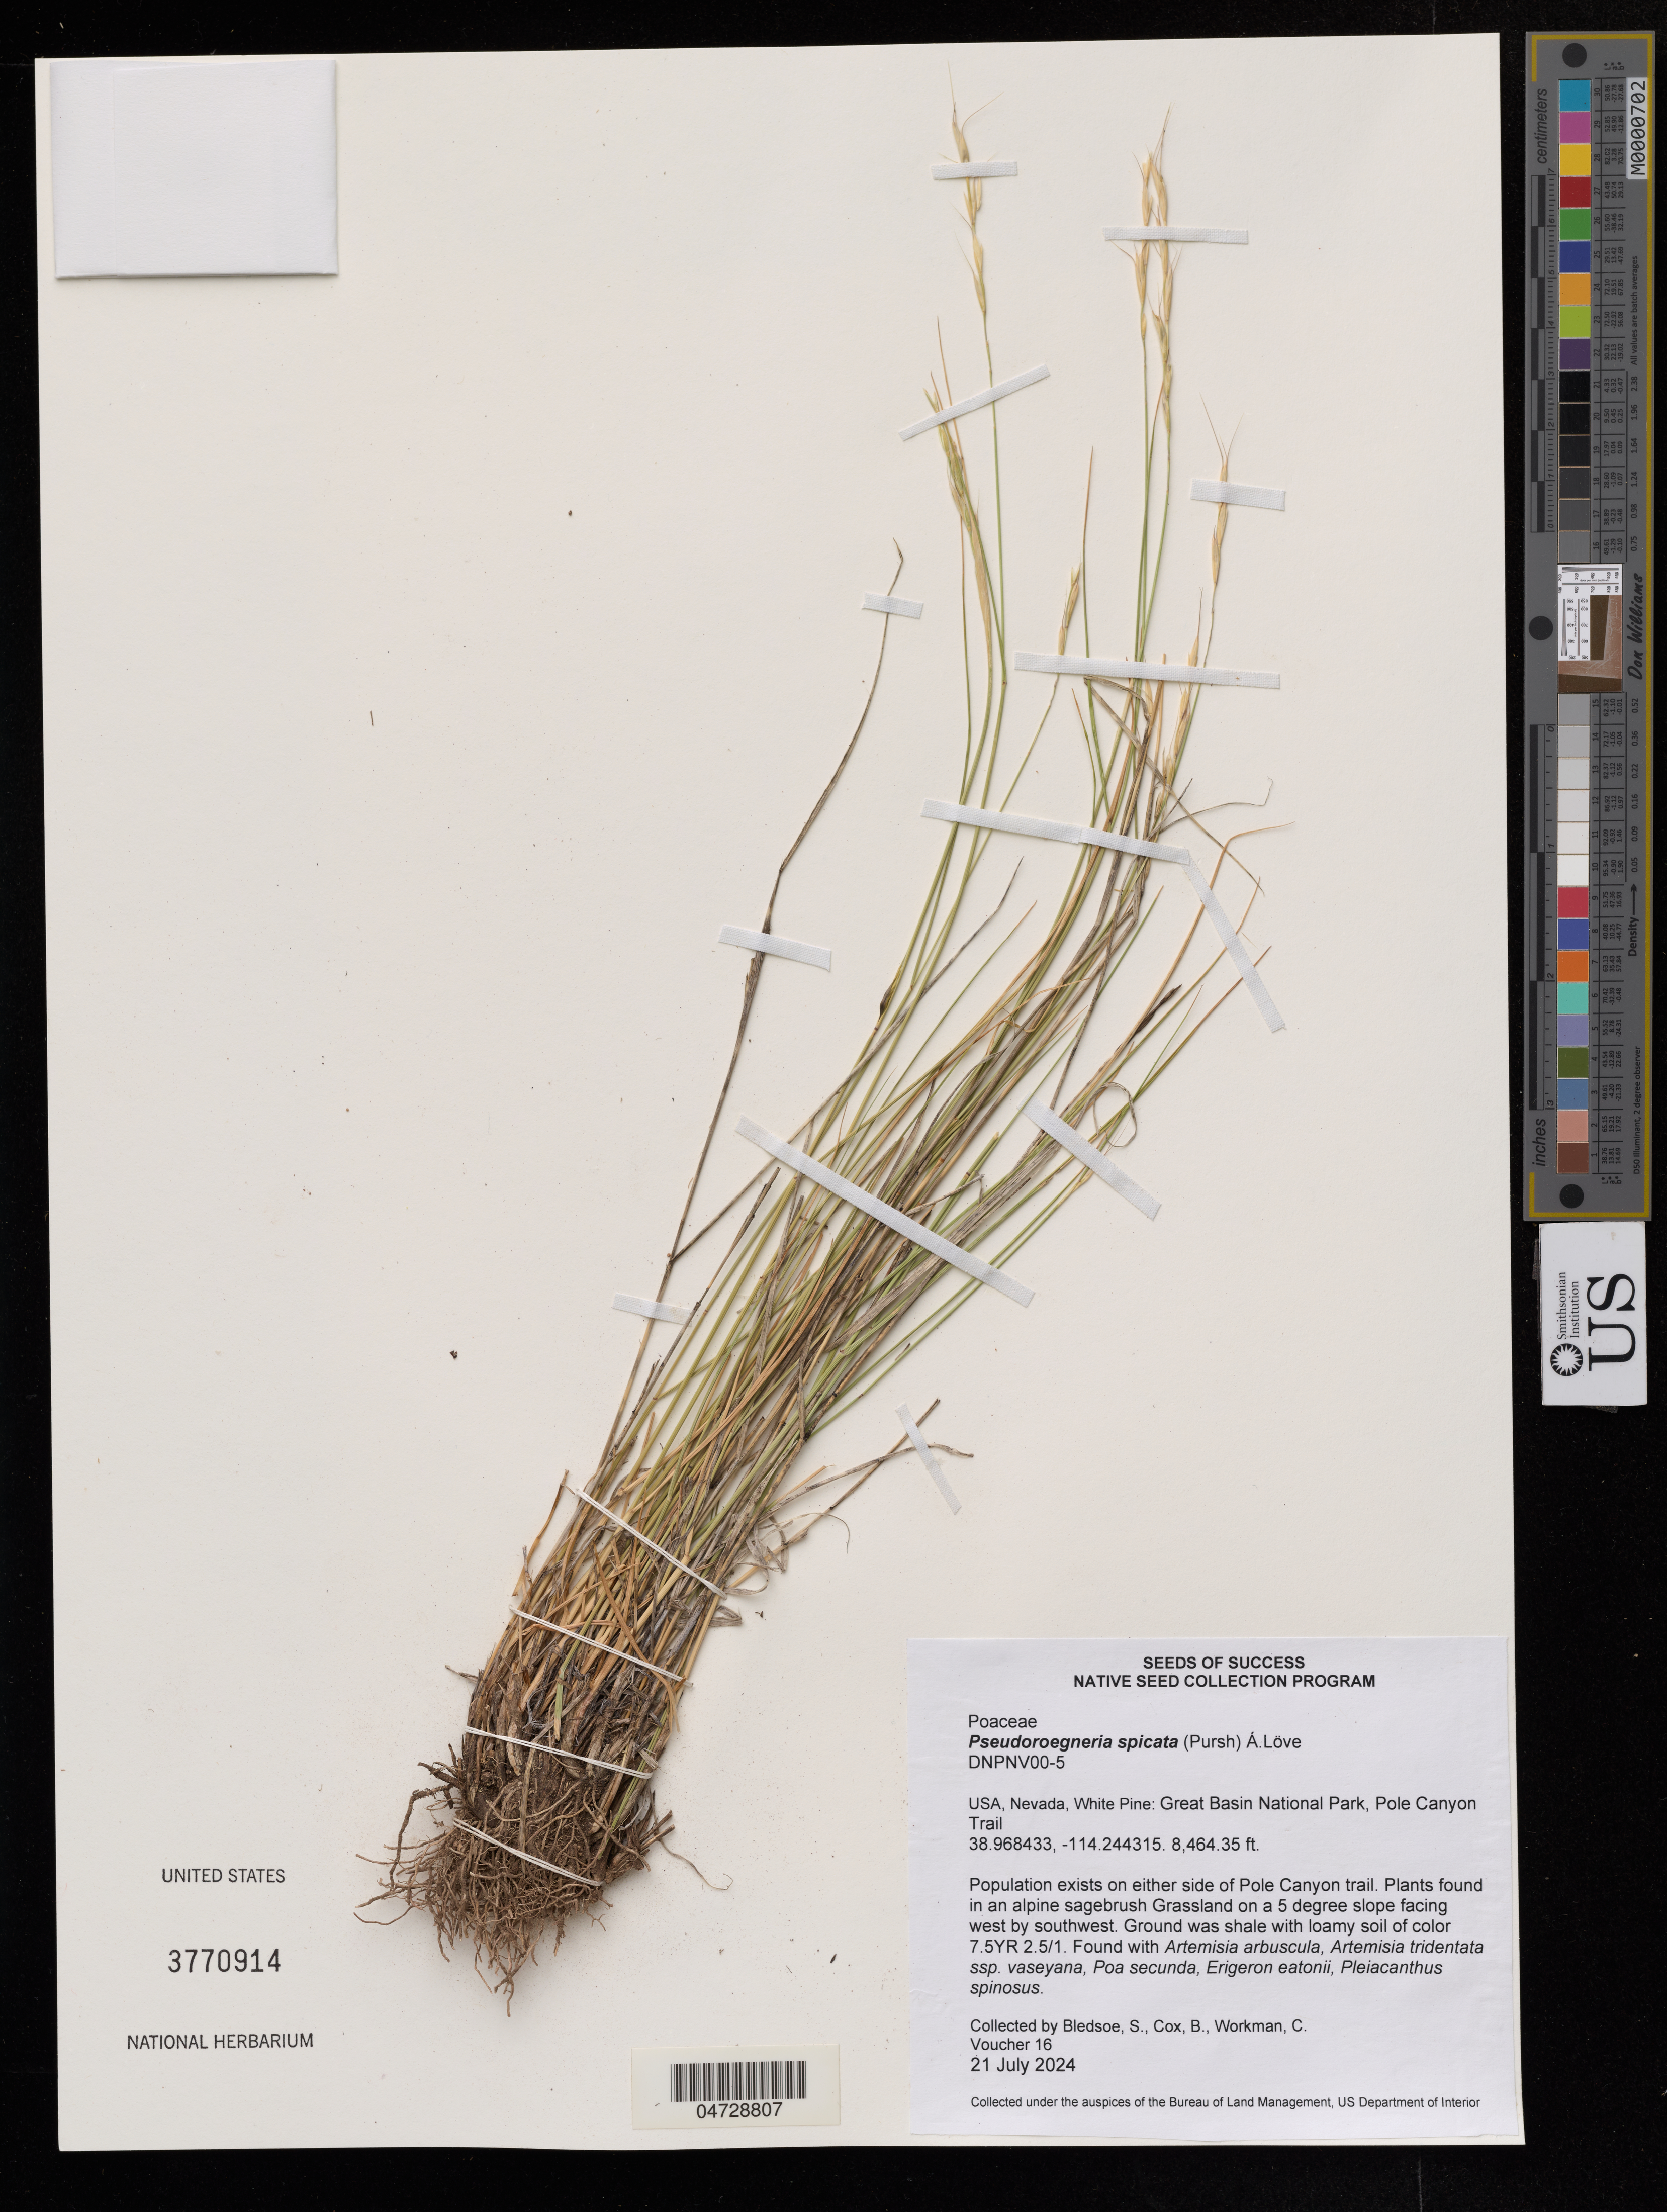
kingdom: Plantae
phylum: Tracheophyta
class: Liliopsida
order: Poales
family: Poaceae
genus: Pseudoroegneria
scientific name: Pseudoroegneria spicata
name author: (Pursh) Á. Löve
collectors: S. Bledsoe, B. Cox & C. Workman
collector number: DNPNV00-5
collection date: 2024-07-21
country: United States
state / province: Nevada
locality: White Pine: Great Basin National Park, Pole Canyon Trail.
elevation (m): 2579.93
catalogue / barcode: US 3770914